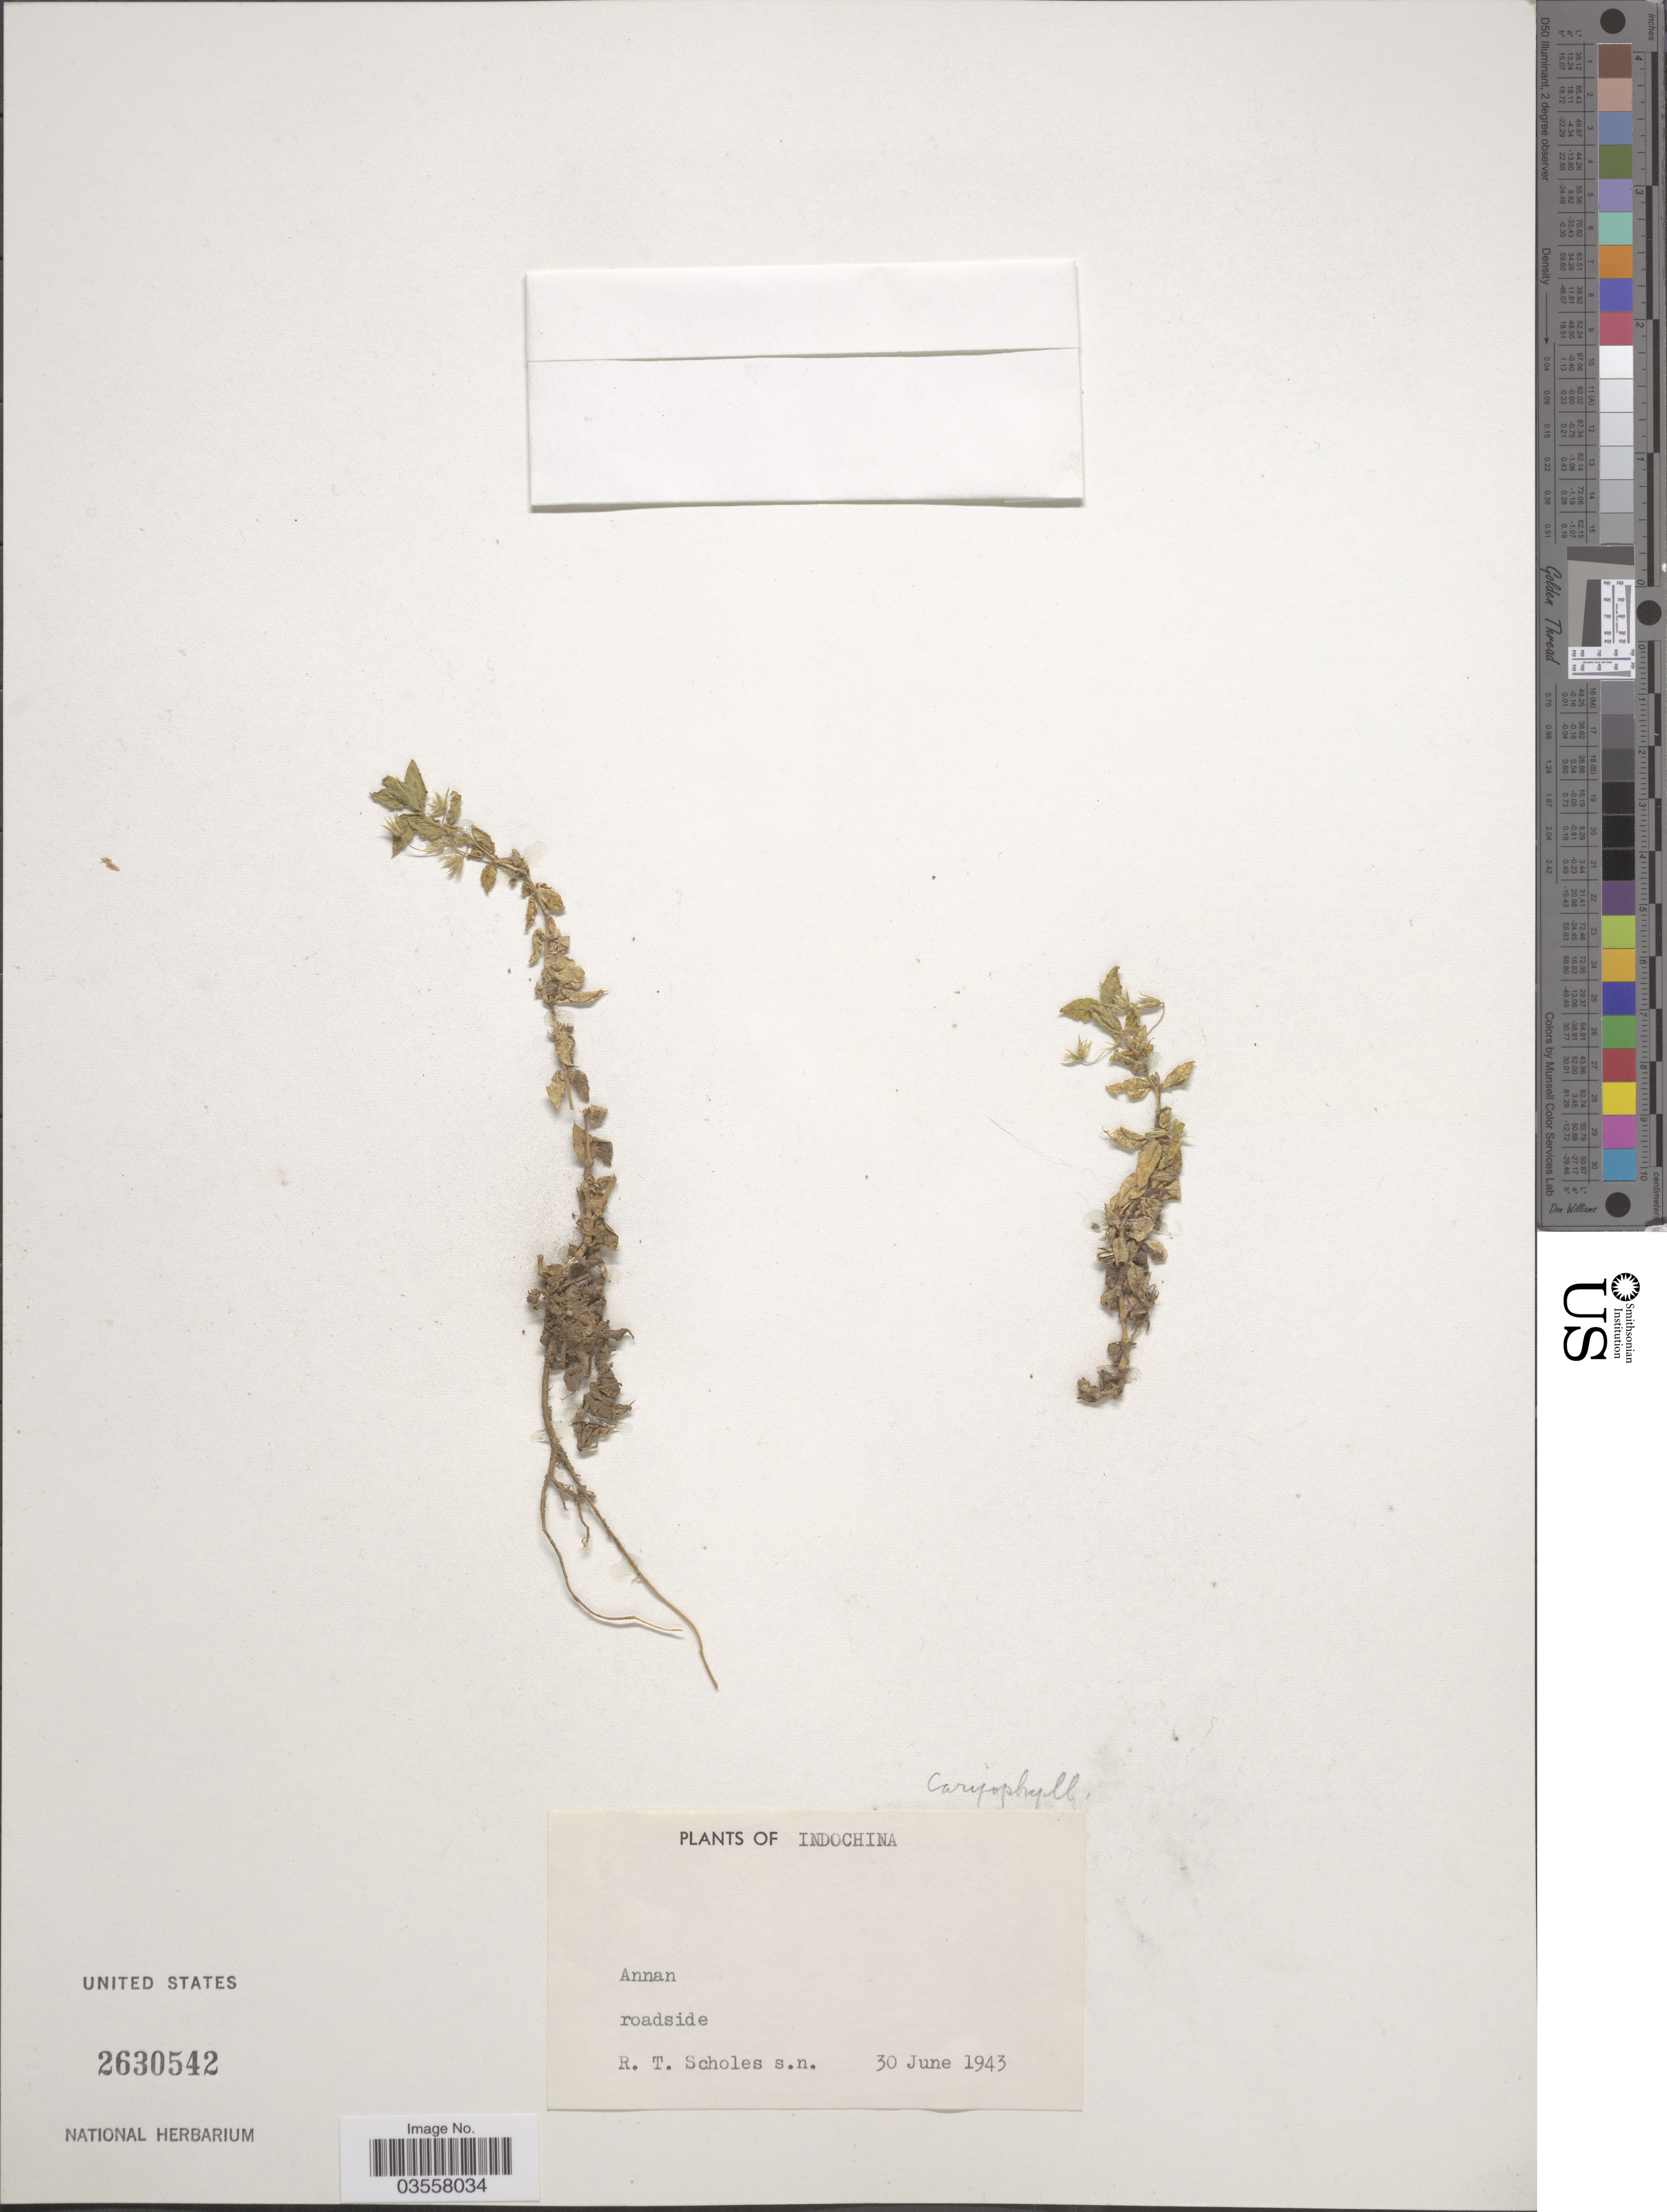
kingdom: Plantae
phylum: Tracheophyta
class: Magnoliopsida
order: Caryophyllales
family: Caryophyllaceae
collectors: R. Scholes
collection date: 1943-06-30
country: Vietnam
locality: Indochina. Annan.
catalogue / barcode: US 2630542